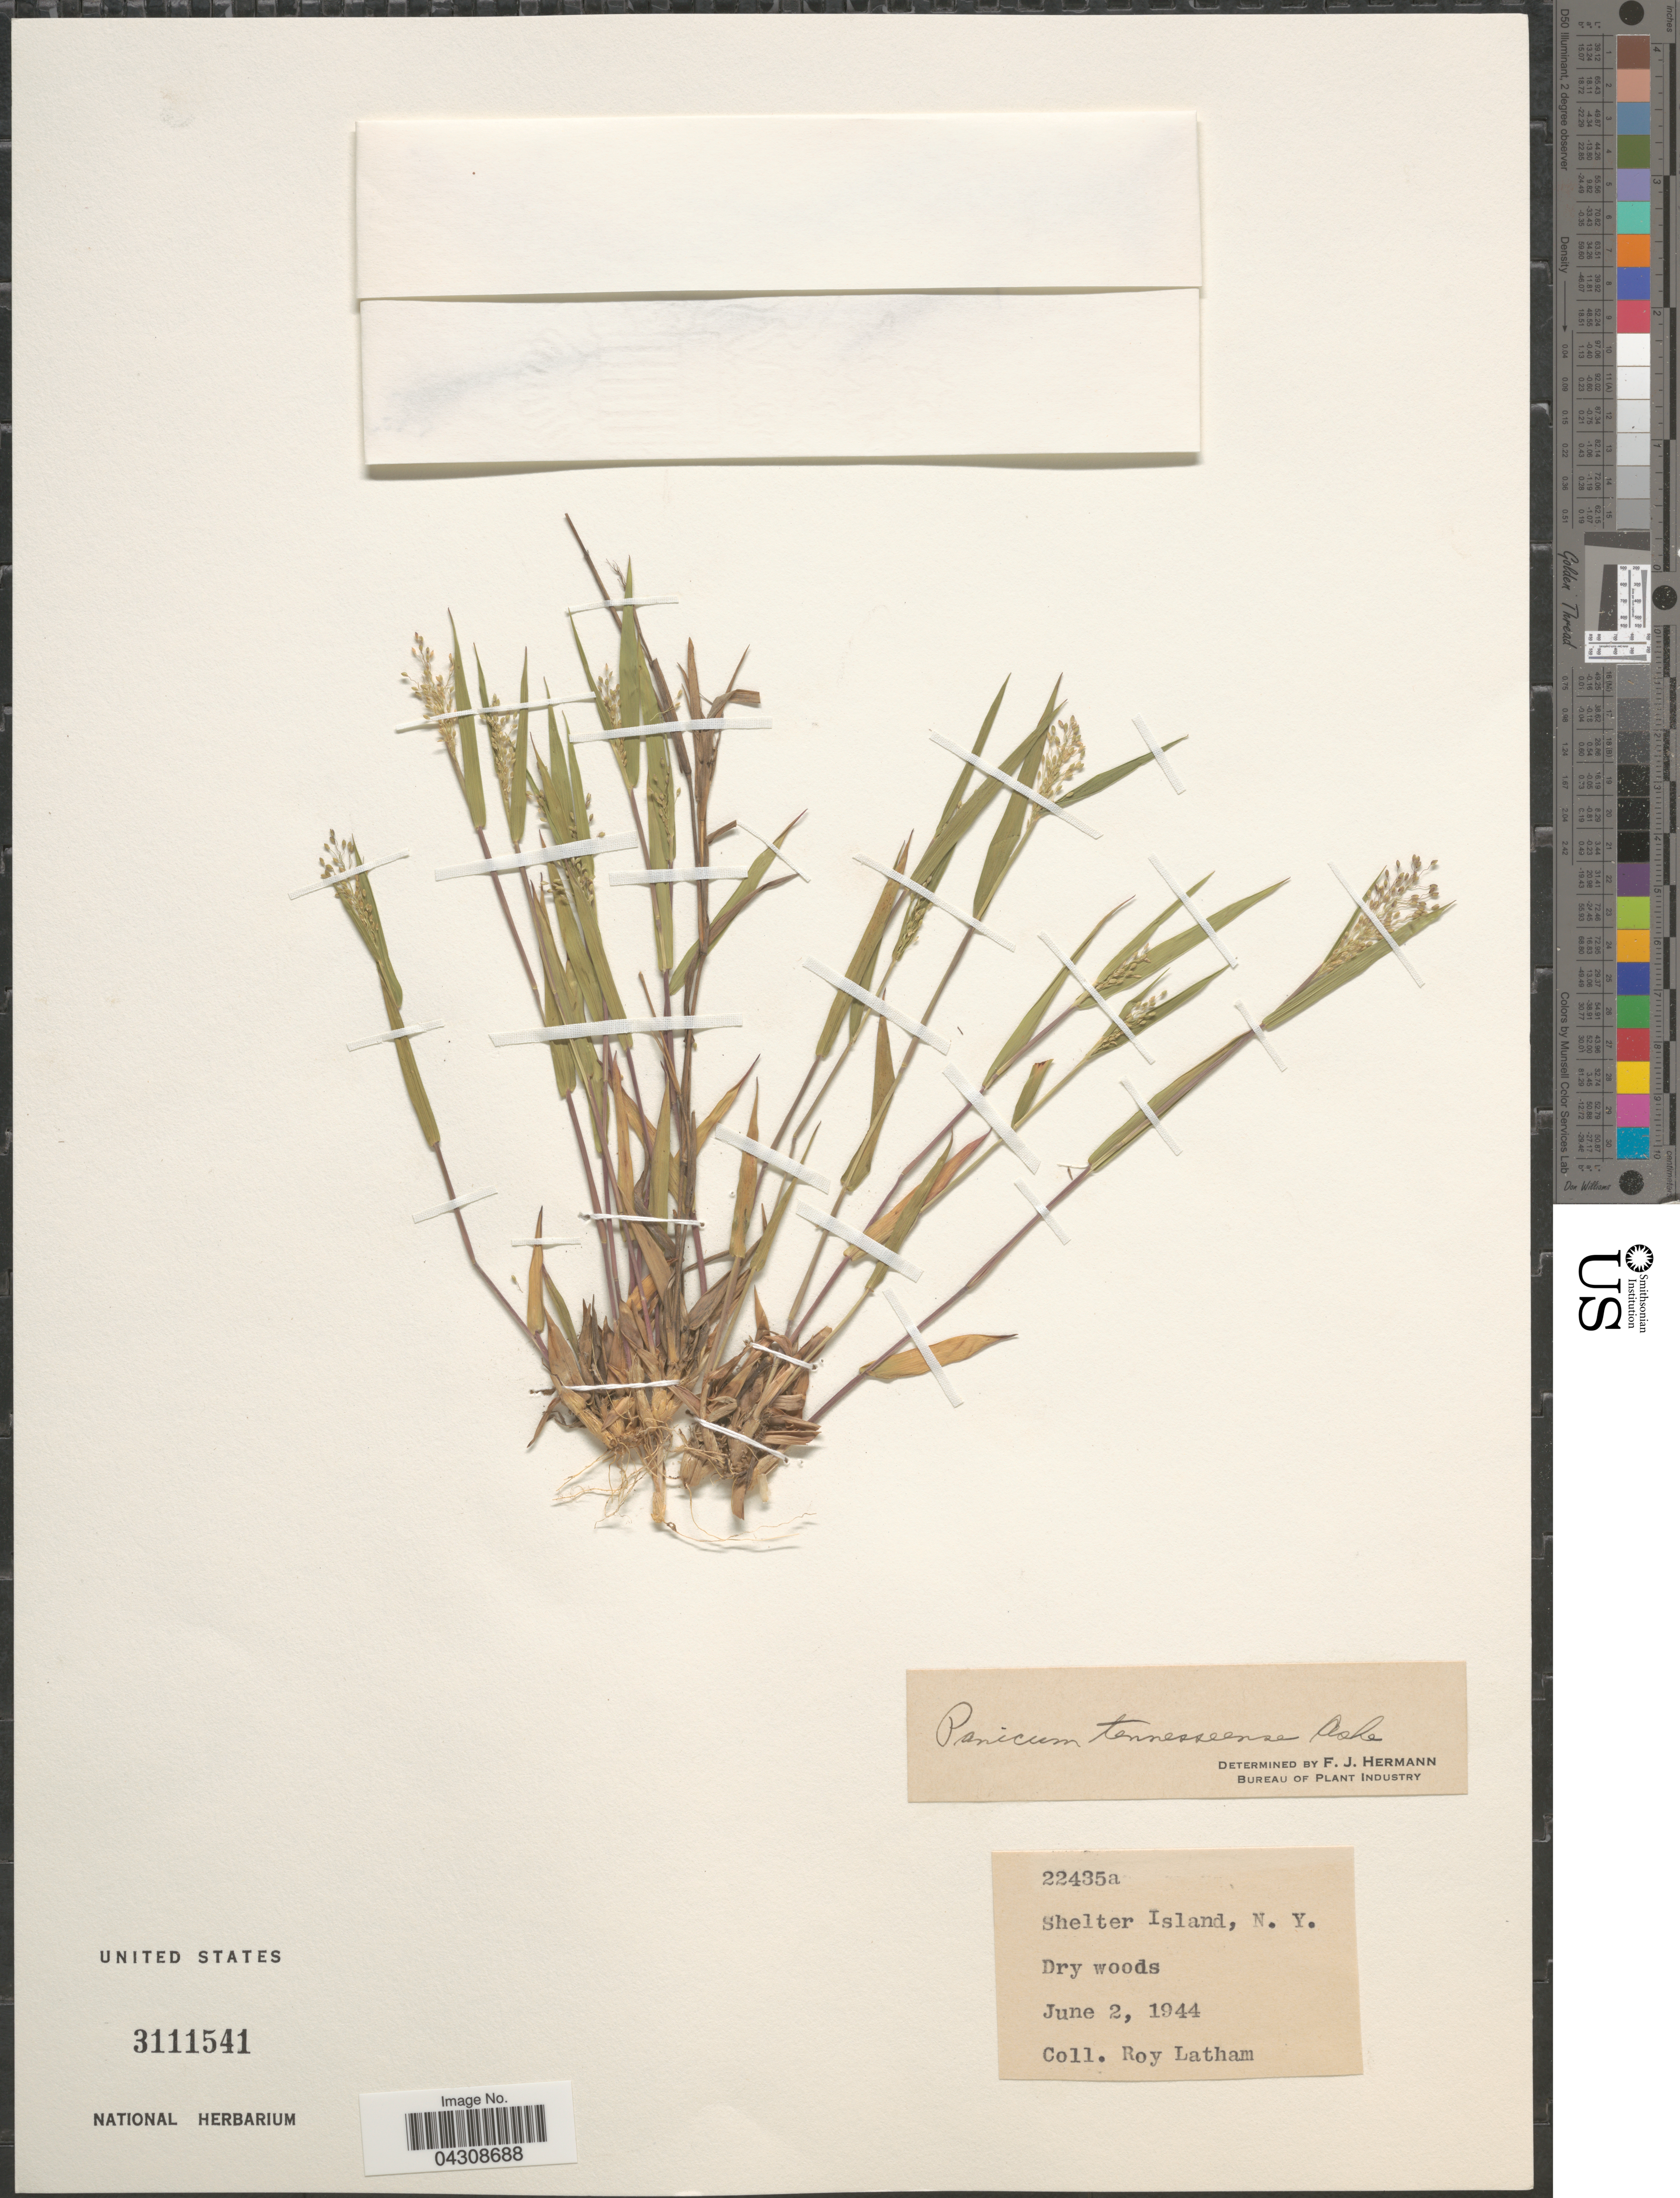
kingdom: Plantae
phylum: Tracheophyta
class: Liliopsida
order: Poales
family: Poaceae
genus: Dichanthelium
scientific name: Dichanthelium acuminatum var. acuminatum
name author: (Sw.) Gould & C.A. Clark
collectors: R. Latham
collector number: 22435a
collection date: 1944-06-02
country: United States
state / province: New York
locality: Shelter Island.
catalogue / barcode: US 3111541